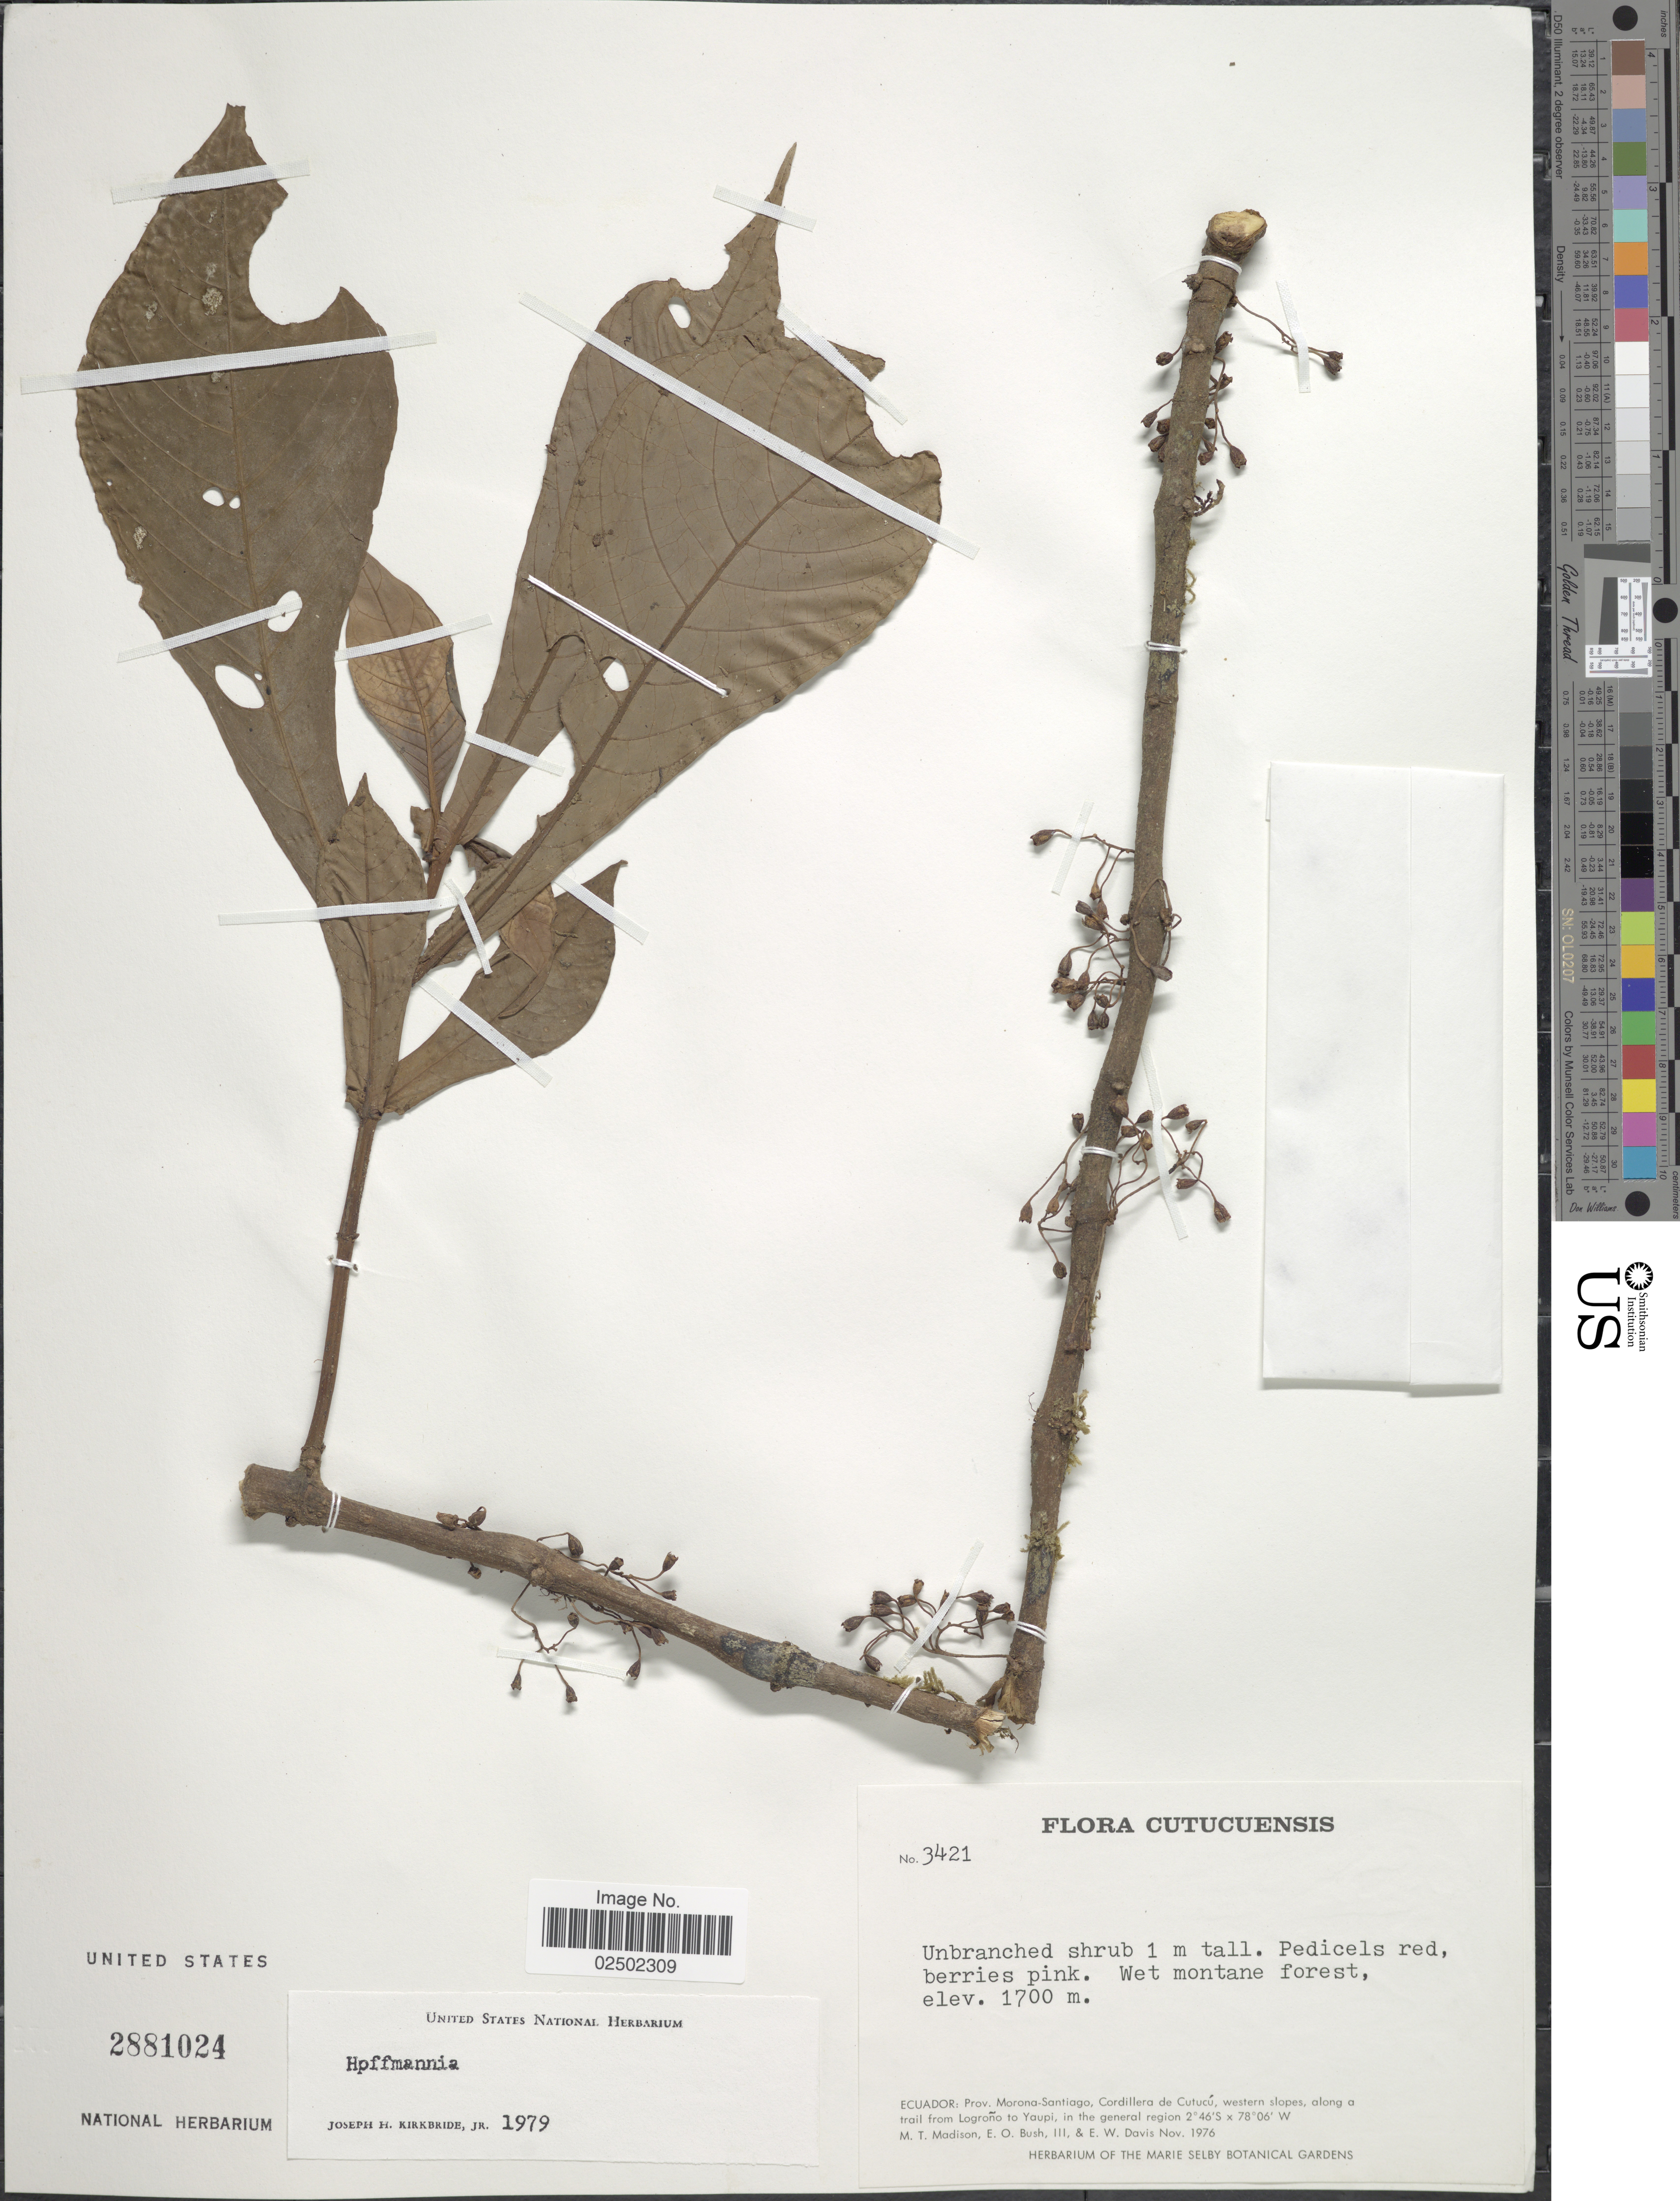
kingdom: Plantae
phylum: Tracheophyta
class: Magnoliopsida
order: Gentianales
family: Rubiaceae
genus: Hoffmannia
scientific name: Hoffmannia sp.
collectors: M. T. Madison, E. O. Bush & E. W. Davis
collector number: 3421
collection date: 1976-11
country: Ecuador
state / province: Morona-Santiago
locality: Ecuador: Morona-Santiago, Cordillera de Cutucu, western slopes, along a trail from Lagrono to Yaupi, in the general region, Cutucuensis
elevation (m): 1700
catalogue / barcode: US 2881024